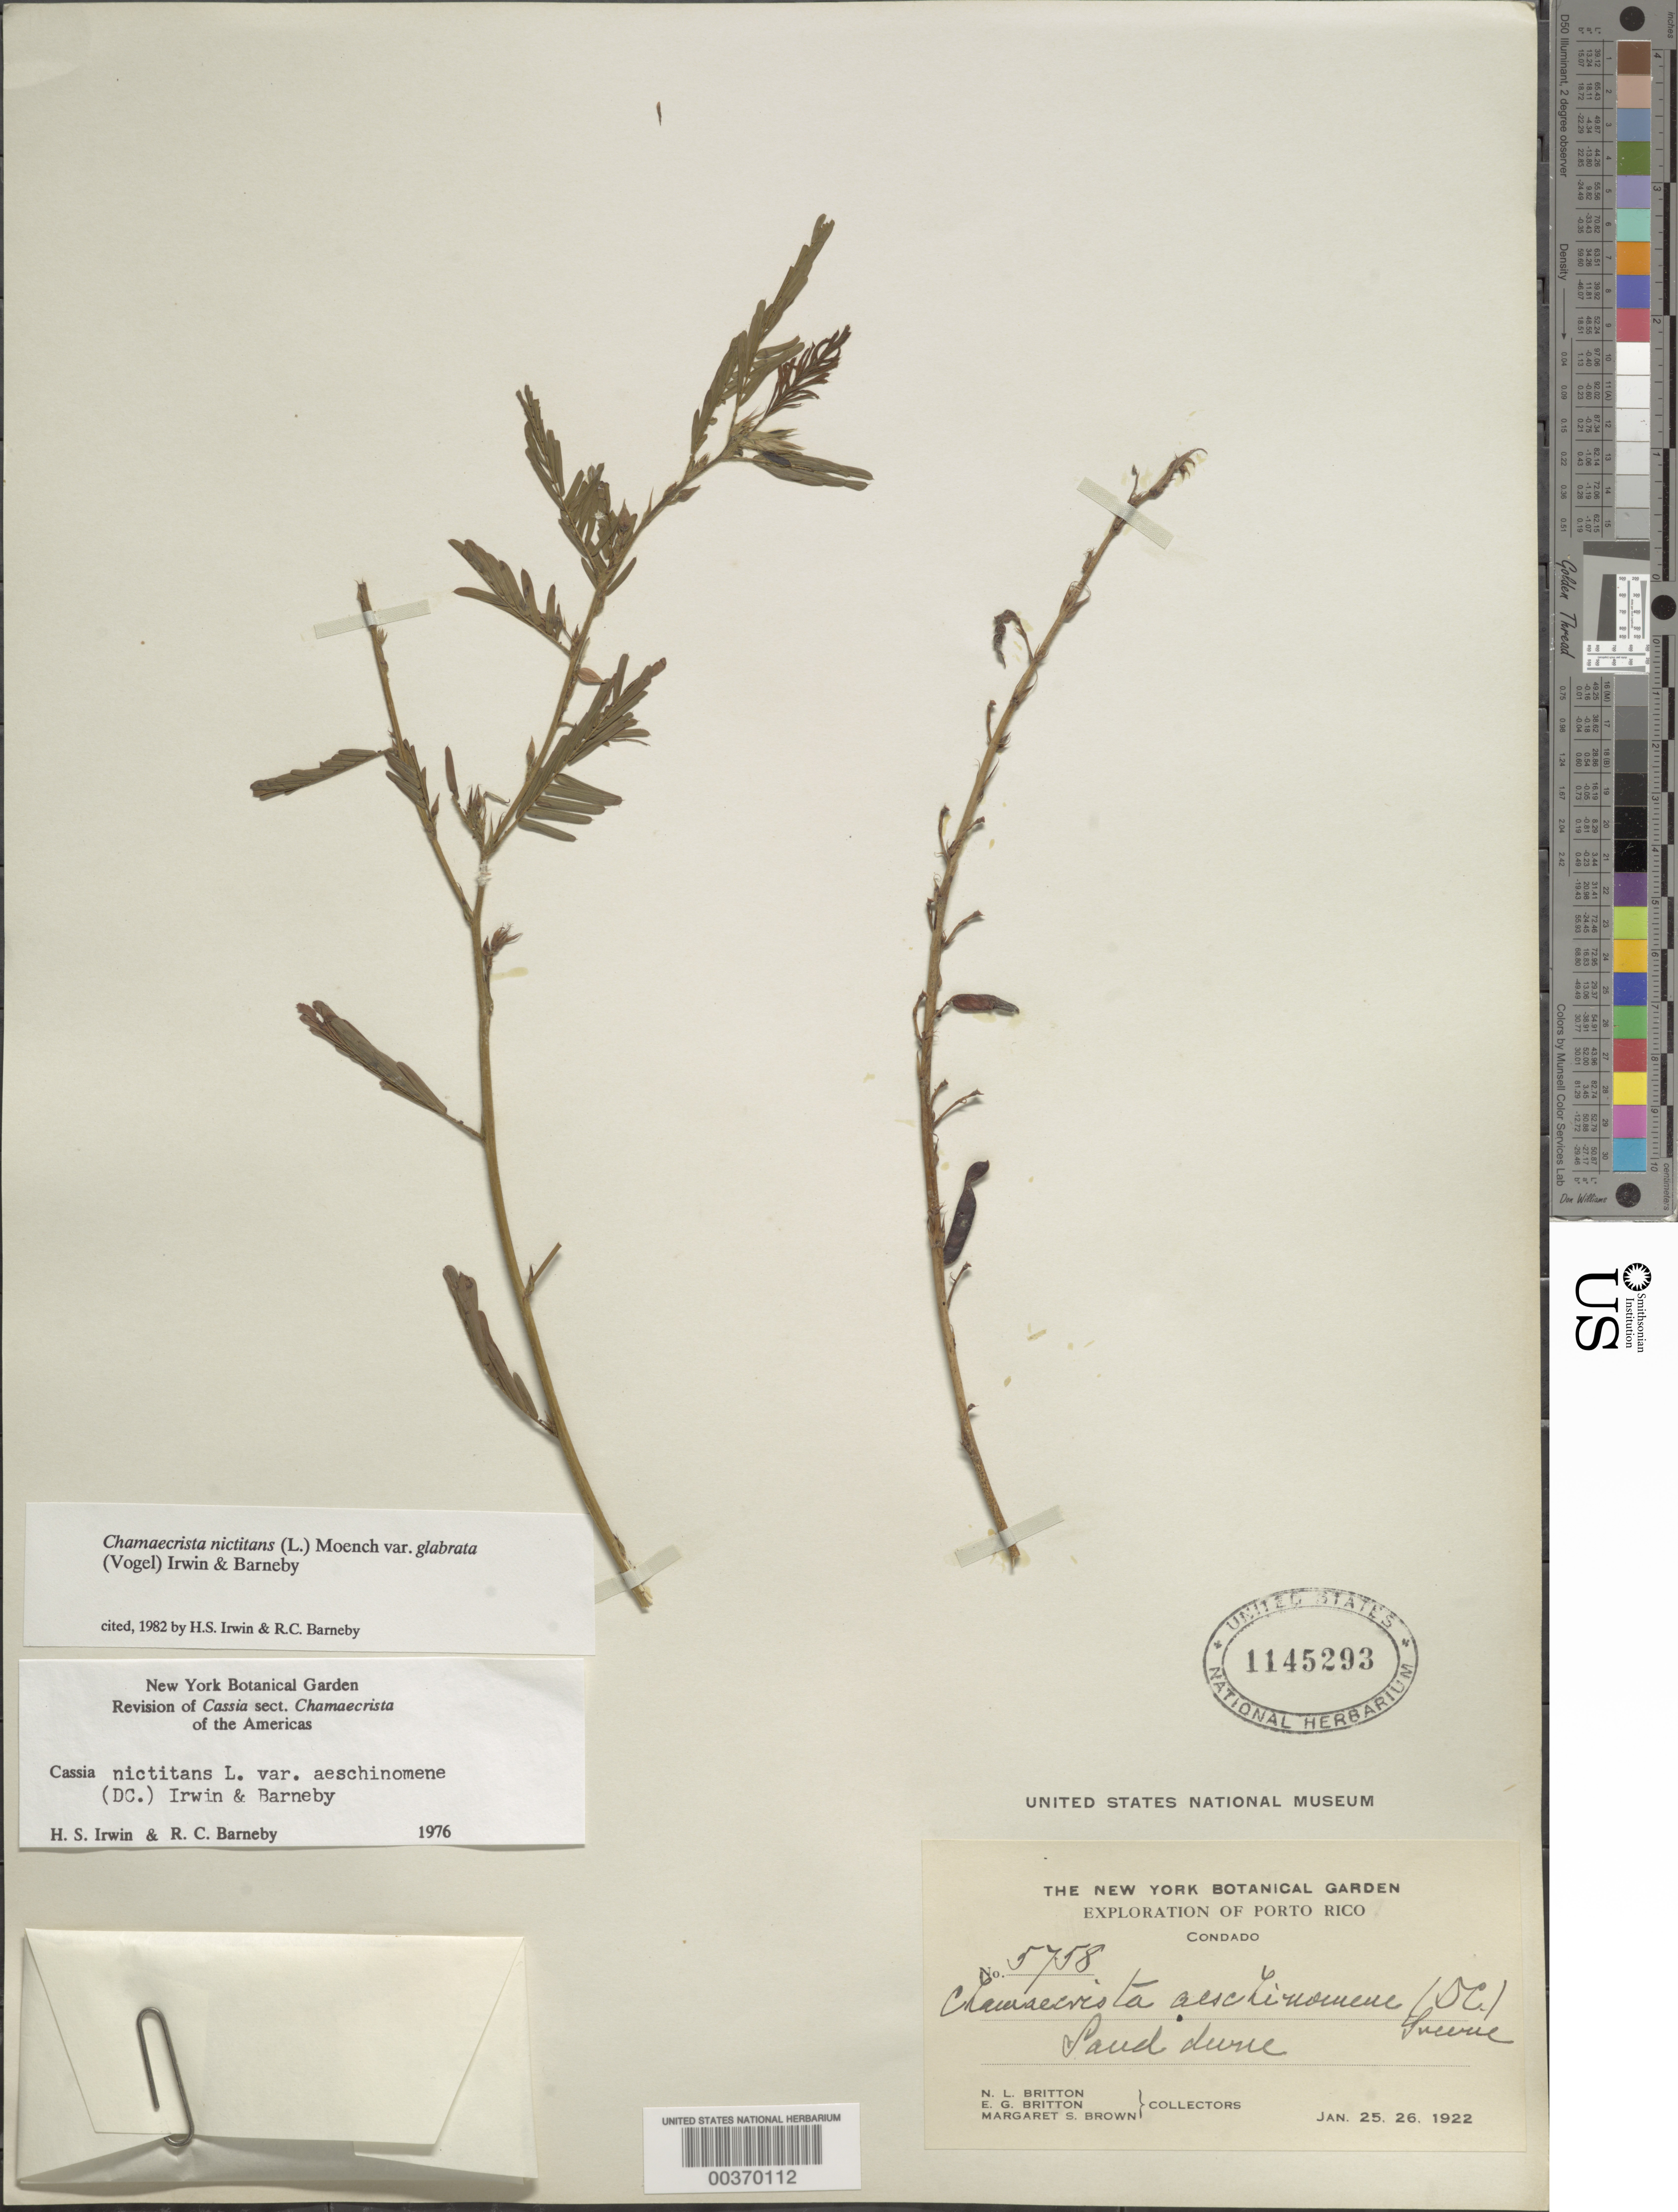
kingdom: Plantae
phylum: Tracheophyta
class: Magnoliopsida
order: Fabales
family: Fabaceae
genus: Chamaecrista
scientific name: Chamaecrista nictitans var. glabrata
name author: (Vogel) H.S. Irwin & Barneby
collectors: N. Britton, E. G. Britton & M. S. Brown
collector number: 5758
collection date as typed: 25 Jan 1922 and 26 Jan 1922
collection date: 1922-01-25,1922-01-26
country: Puerto Rico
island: Greater Antilles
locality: Condado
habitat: Sand dune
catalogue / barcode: US 1145293